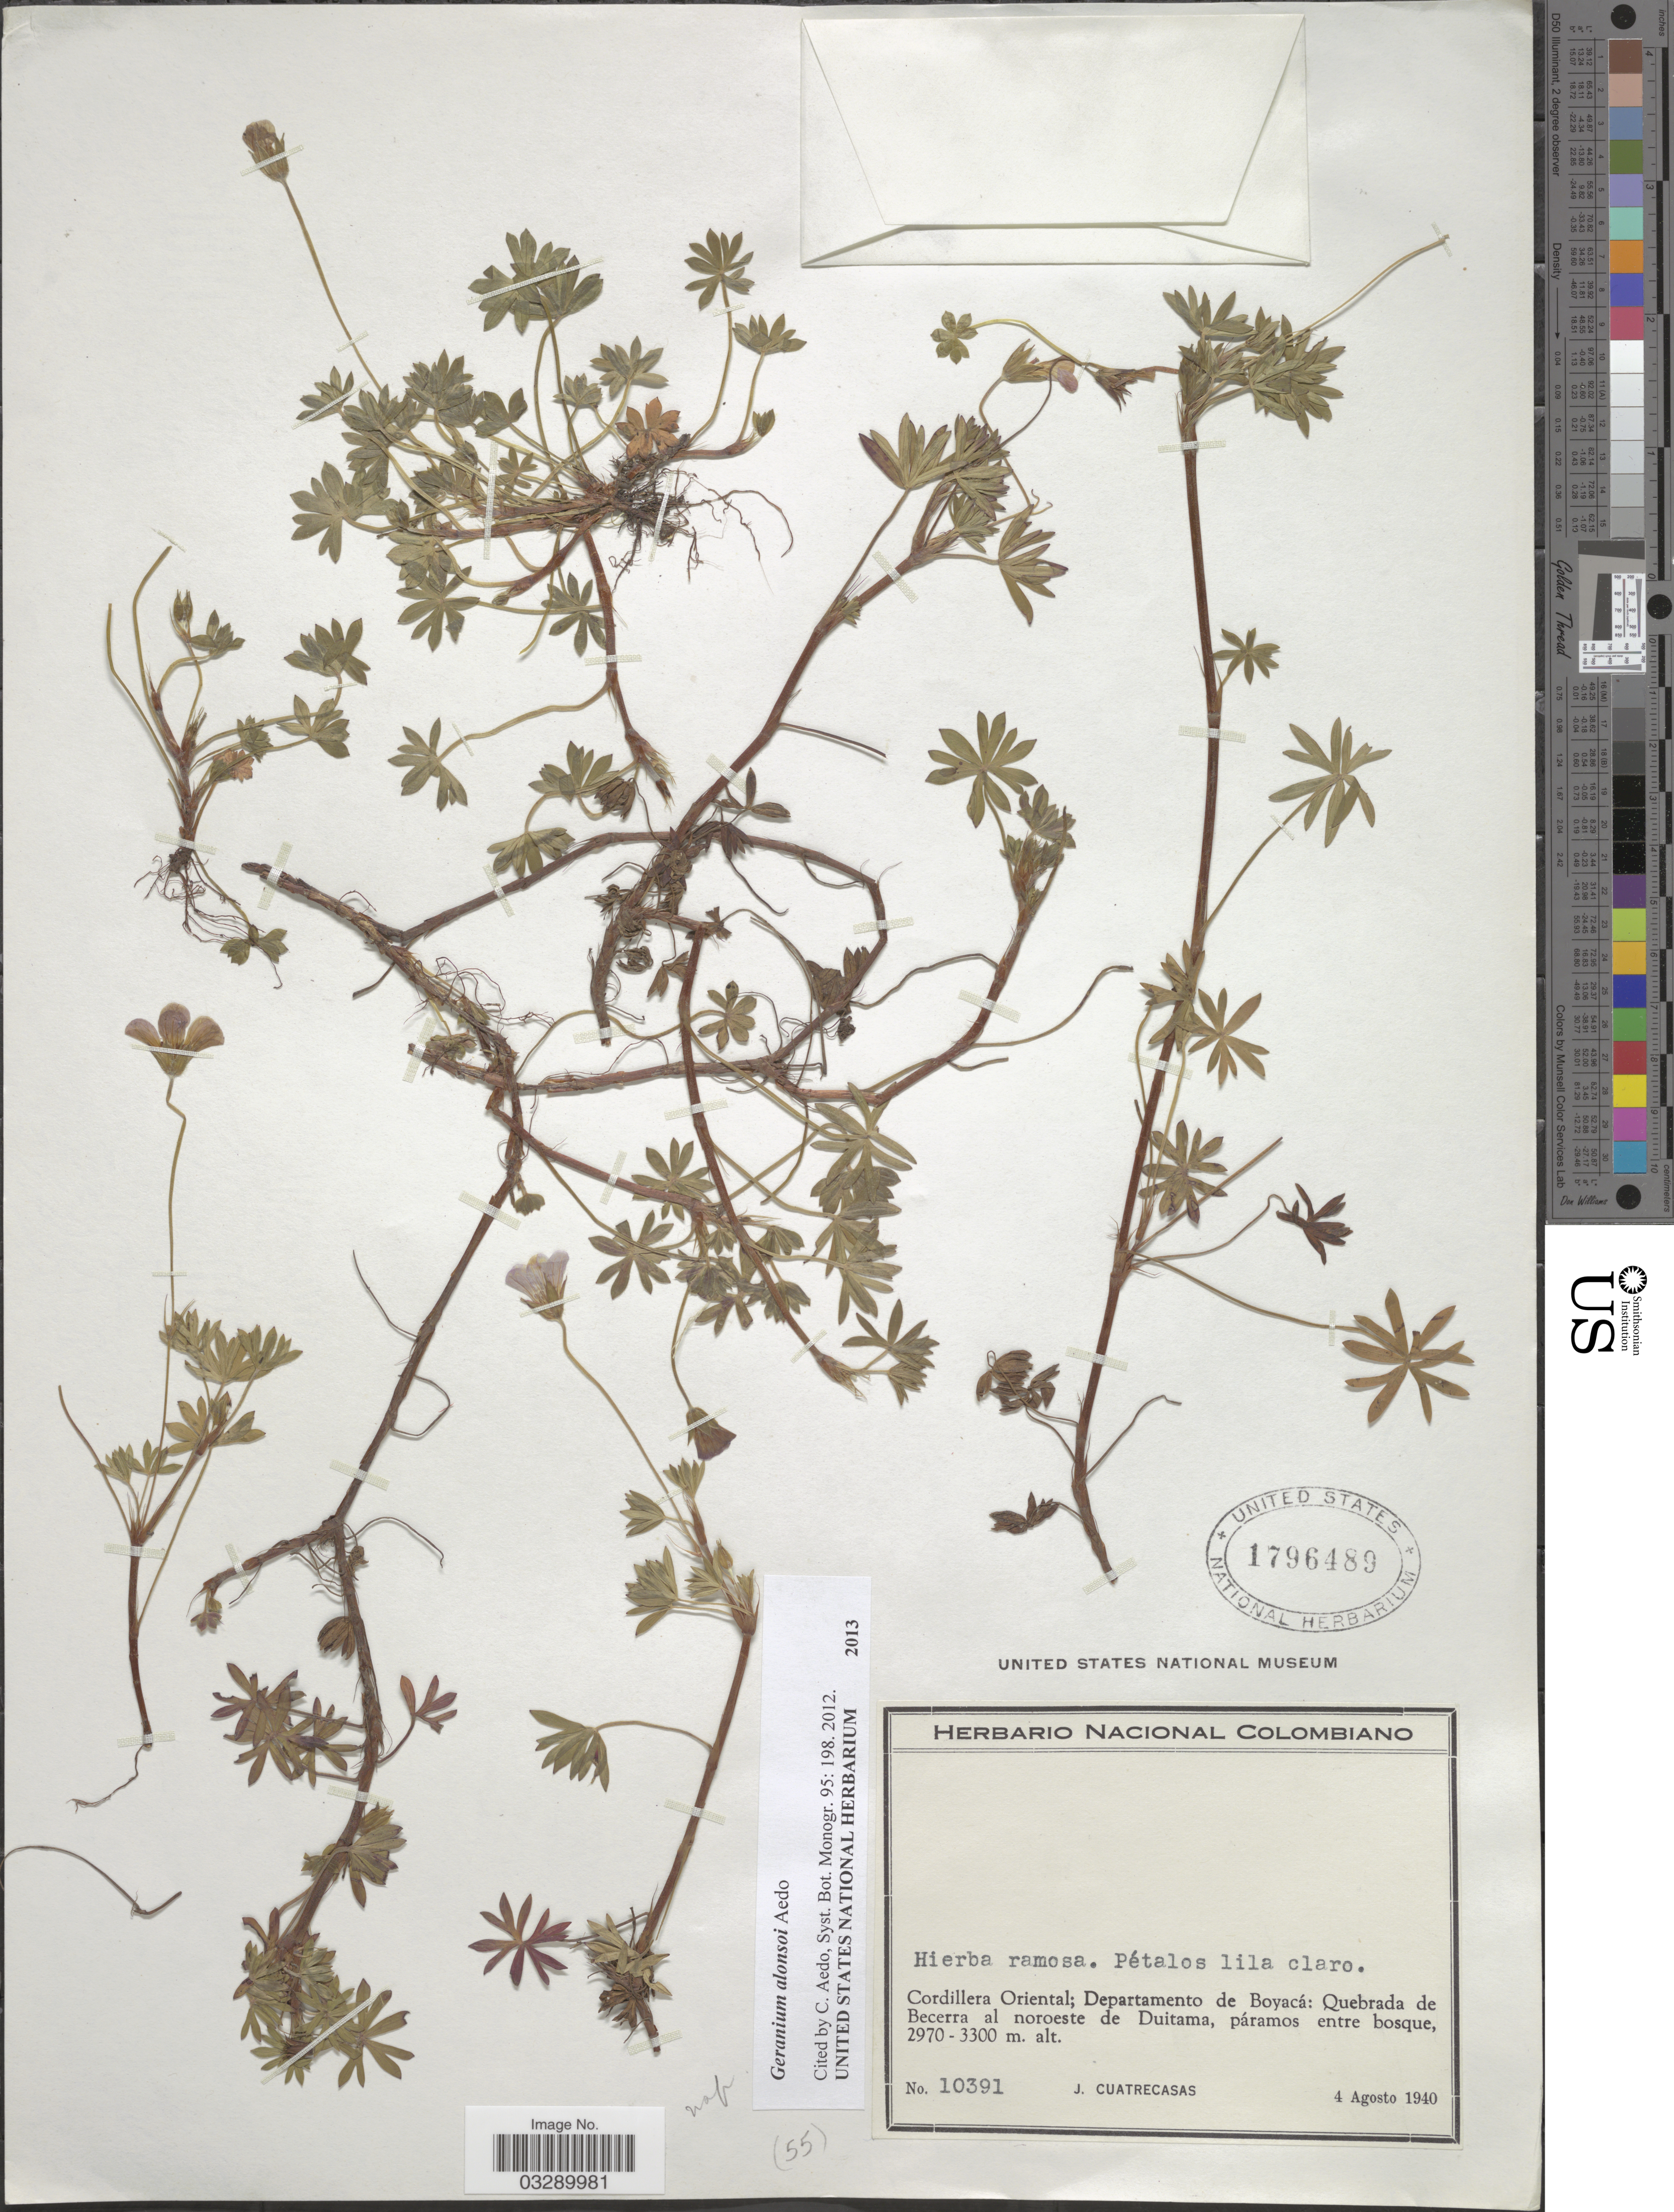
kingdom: Plantae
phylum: Tracheophyta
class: Magnoliopsida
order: Geraniales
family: Geraniaceae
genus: Geranium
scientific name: Geranium alonsoi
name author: Aedo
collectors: J. Cuatrecasas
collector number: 10391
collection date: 1940-08-04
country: Colombia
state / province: Boyacá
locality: Cordillera Oriental; Departamento de Boyacá: Quebrada de Becerra al noroeste de Duitama, páramos entre bosque.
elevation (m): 2970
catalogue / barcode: US 1796489